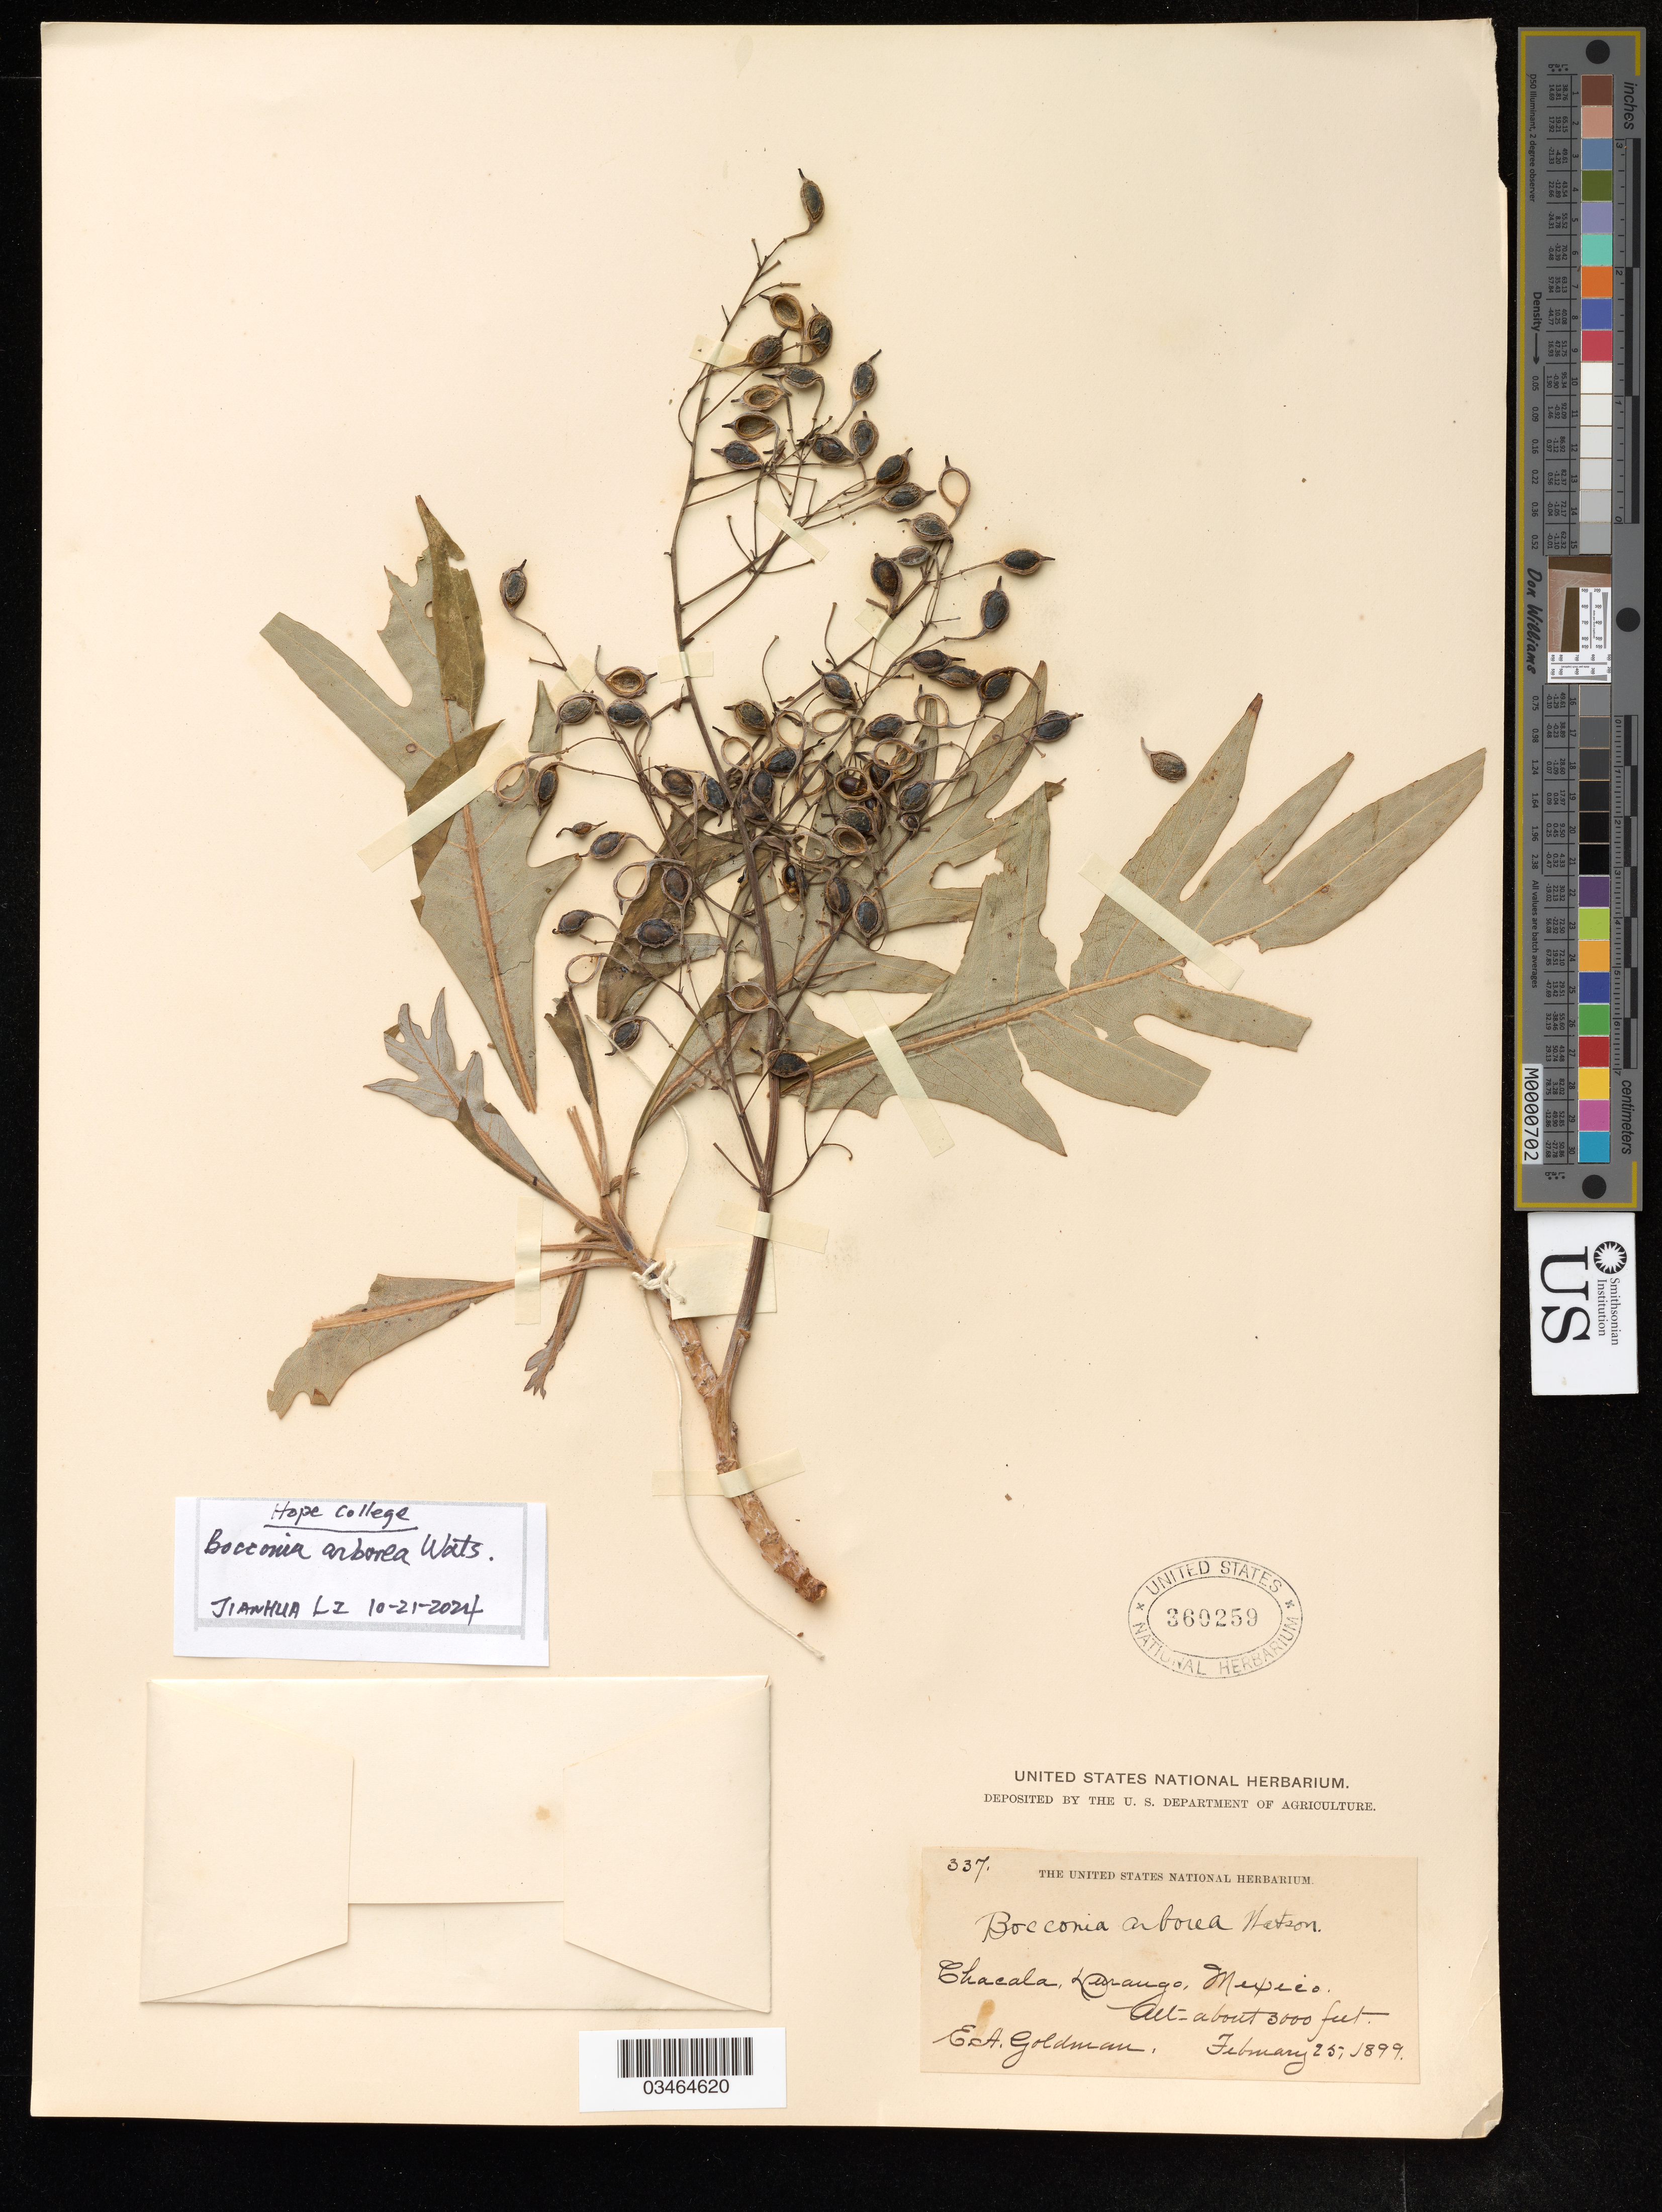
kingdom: Plantae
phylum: Tracheophyta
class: Magnoliopsida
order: Ranunculales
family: Papaveraceae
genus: Bocconia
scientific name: Bocconia arborea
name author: S. Watson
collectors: E. Goldman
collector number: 337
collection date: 1899-02-25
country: Mexico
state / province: México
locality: Thacala, Durango.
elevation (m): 914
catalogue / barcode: US 360259